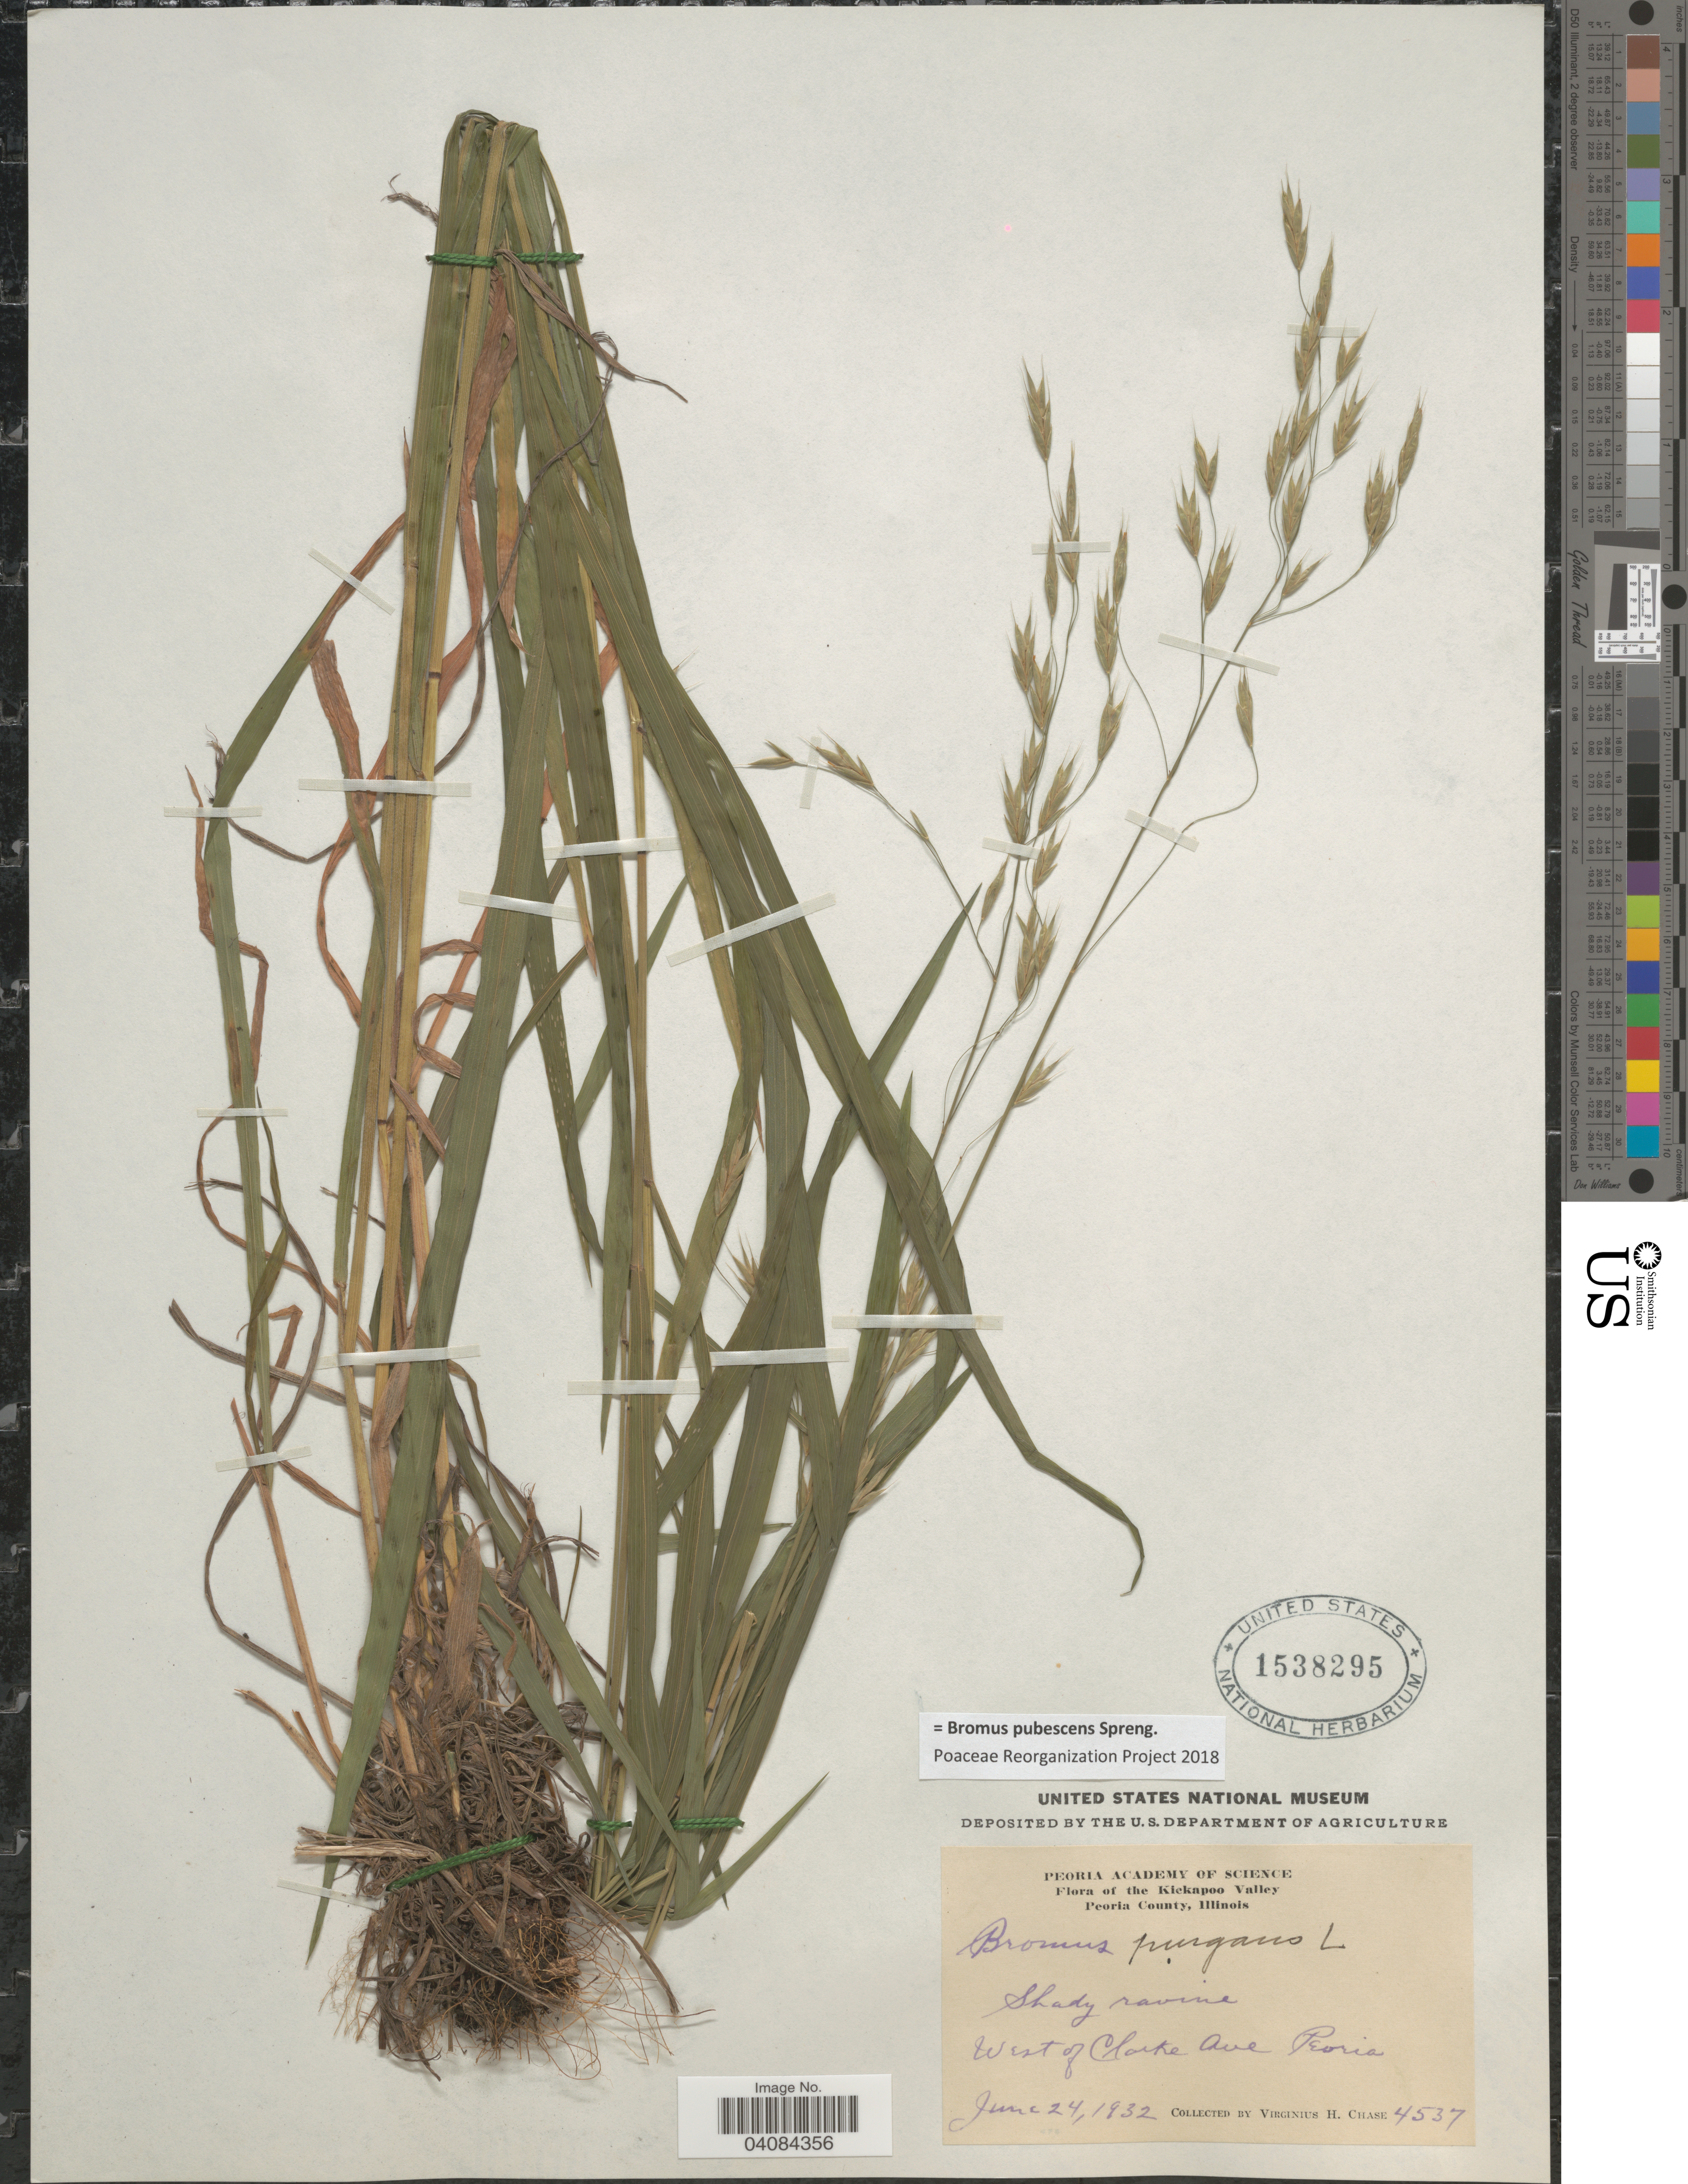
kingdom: Plantae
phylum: Tracheophyta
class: Liliopsida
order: Poales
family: Poaceae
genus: Bromus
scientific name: Bromus pubescens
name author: Muhl. ex Willd.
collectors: V. H. Chase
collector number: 4537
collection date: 1932-06-24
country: United States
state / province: Illinois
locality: The Kickapoo Valley, Peoria County. Shady ravine. West of Clarke Ave Peoria.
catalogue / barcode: US 1538295